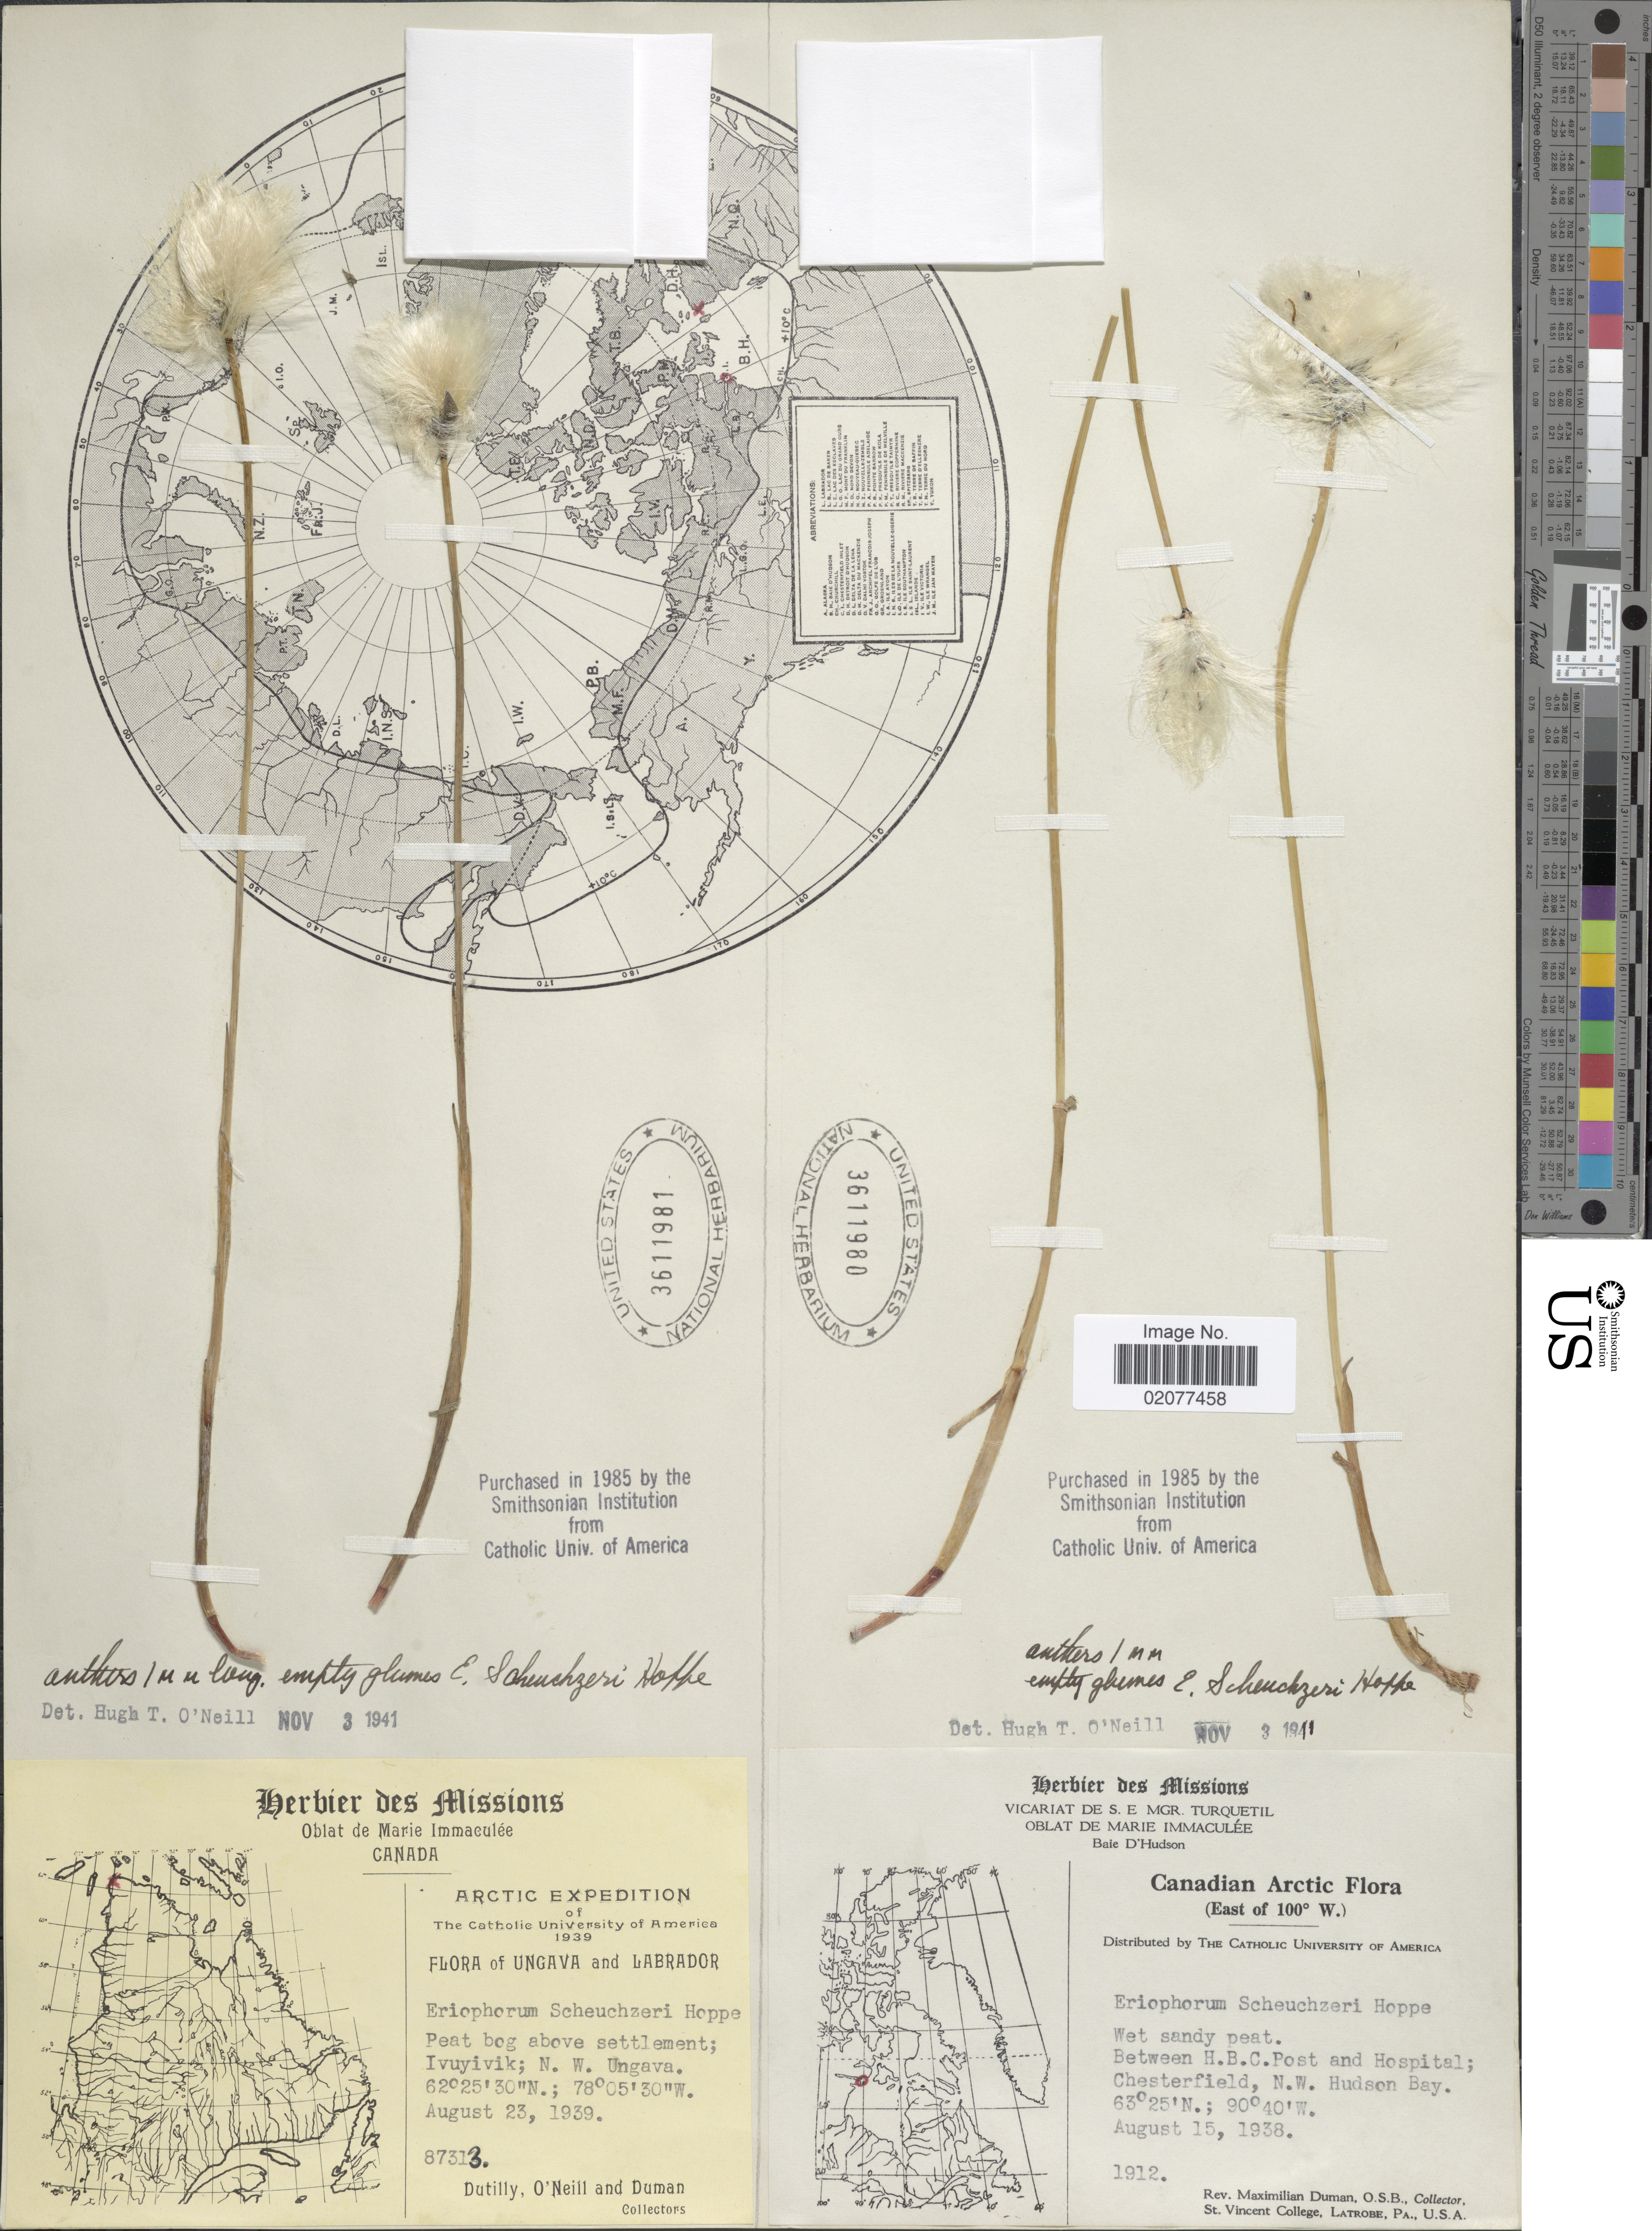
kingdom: Plantae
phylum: Tracheophyta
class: Liliopsida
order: Poales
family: Cyperaceae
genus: Eriophorum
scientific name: Eriophorum scheuchzeri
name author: Hoppe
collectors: -. Dutilly, O' Neill & -. Duman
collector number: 87313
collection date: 1939-08-23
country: Canada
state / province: Nunavut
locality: Arctic Ivuyivik; N.W. Ungava.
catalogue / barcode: US 3611981